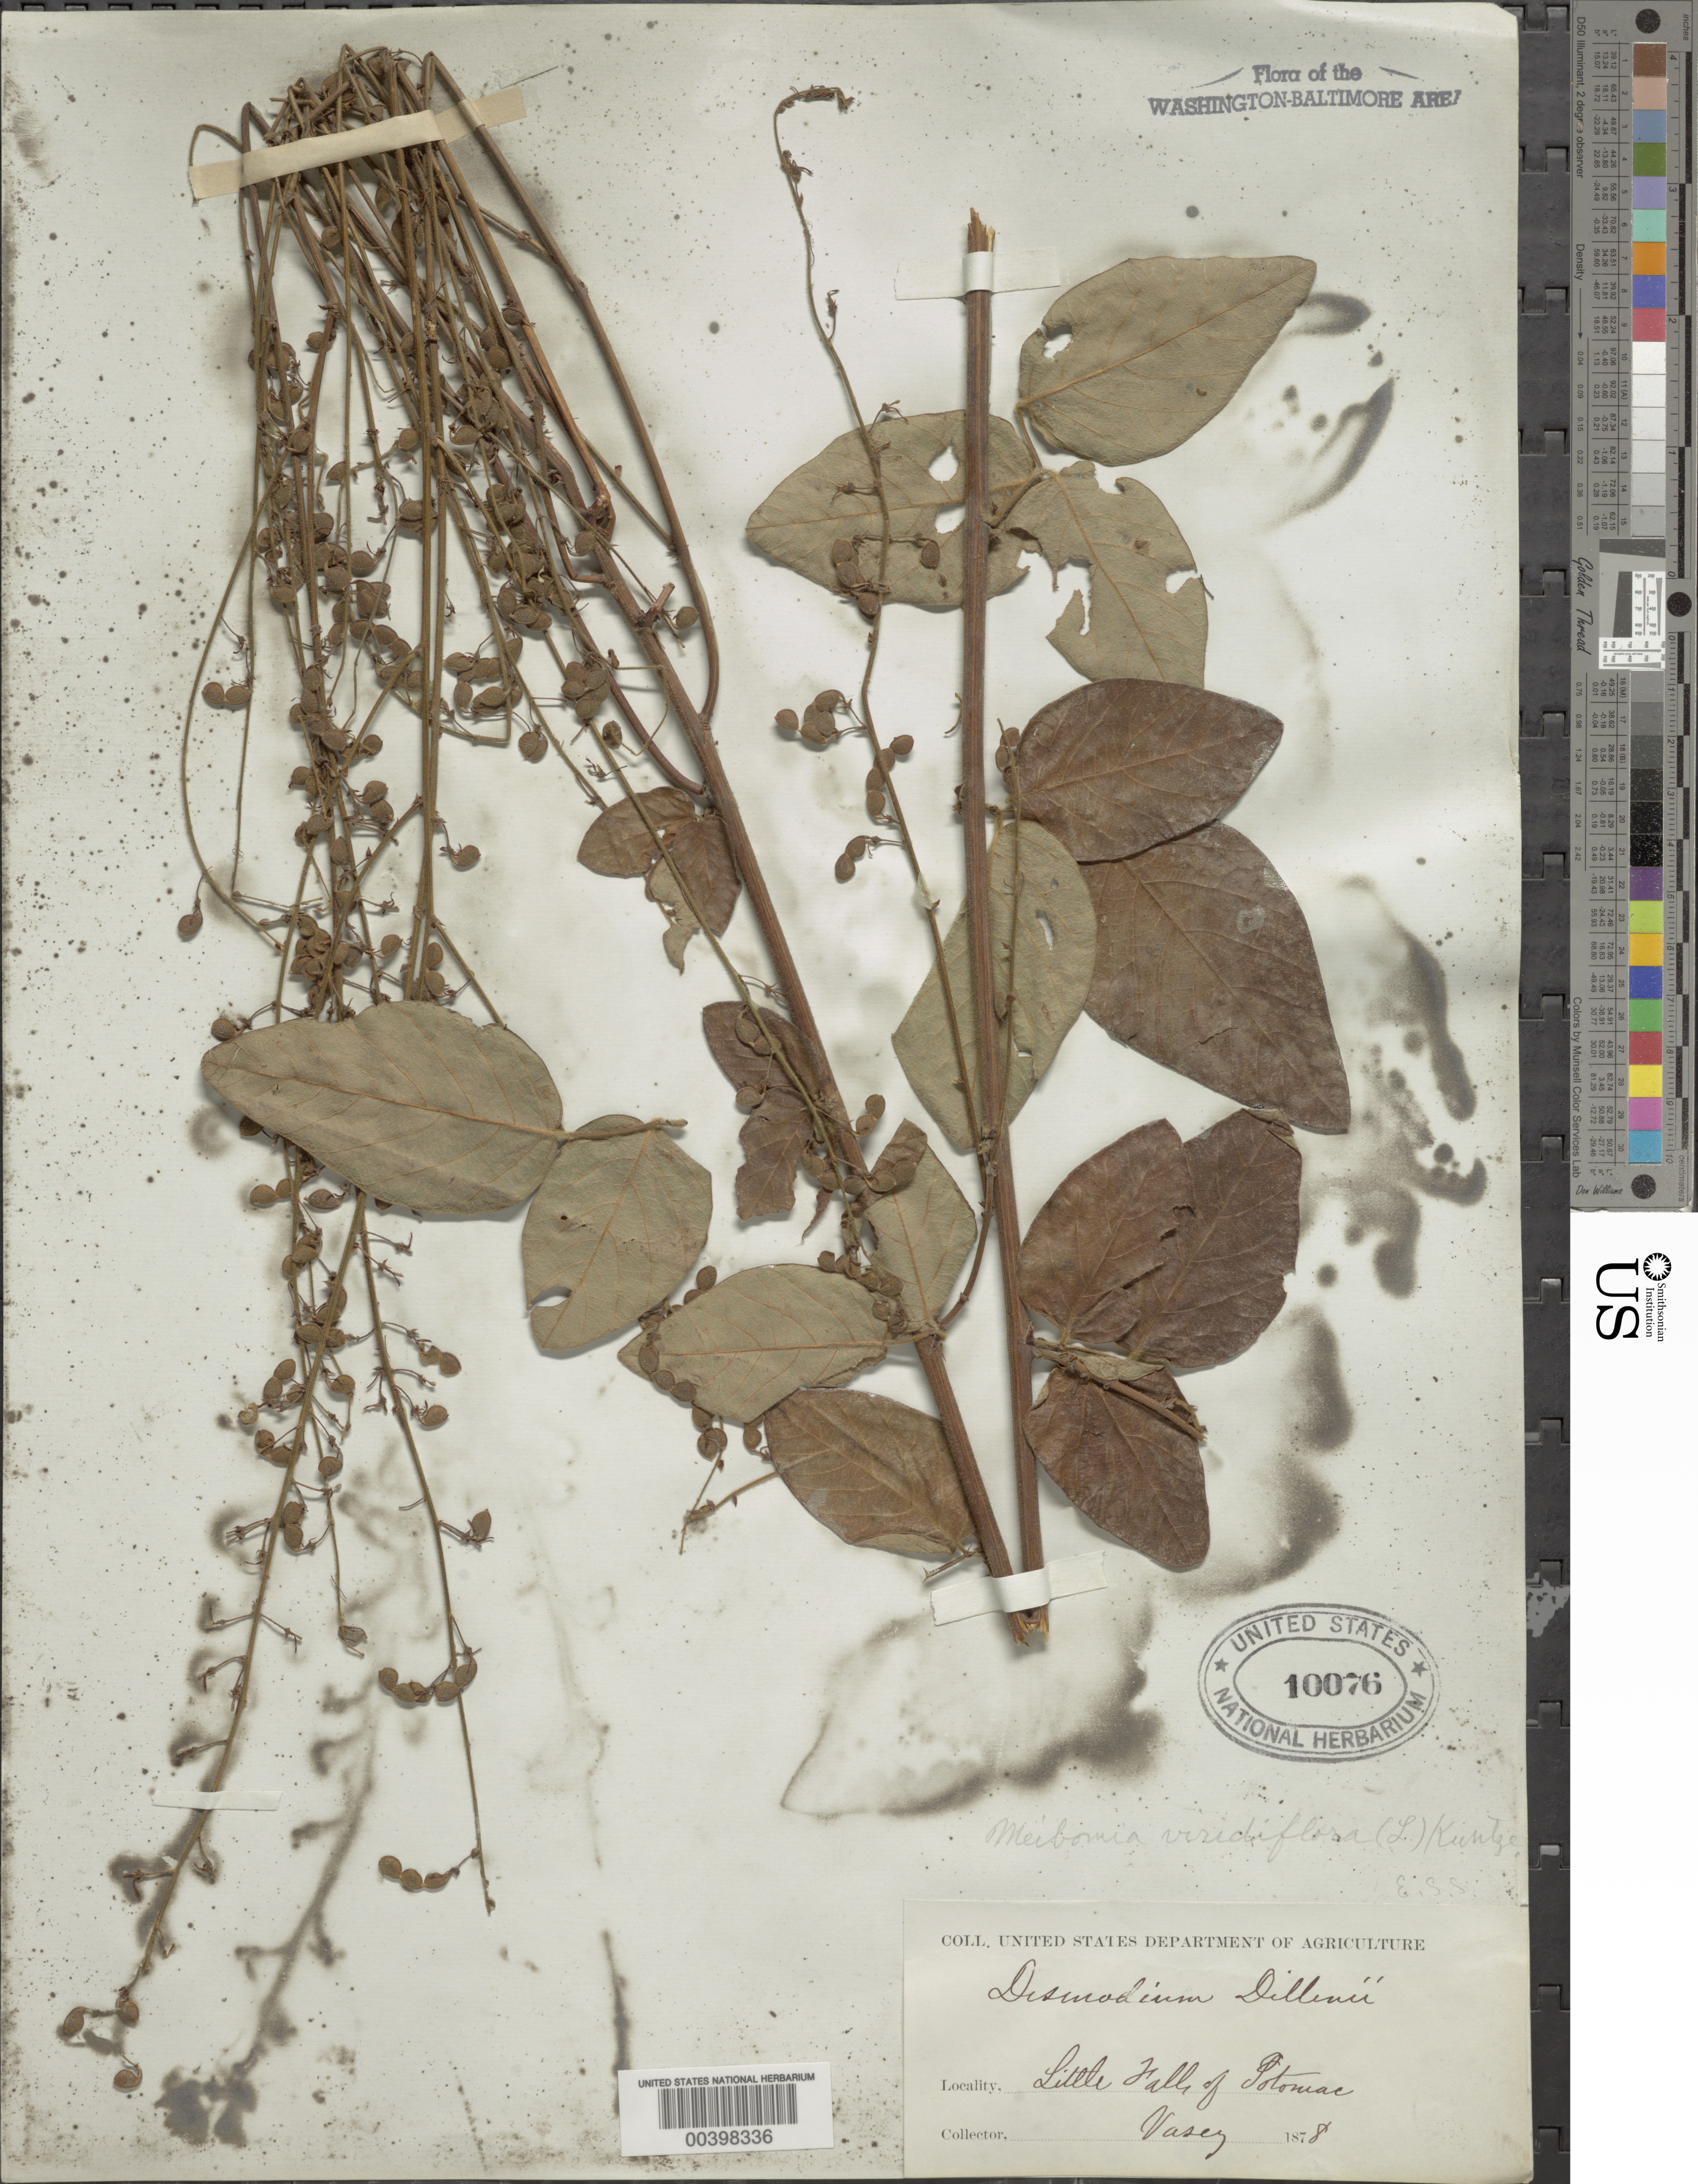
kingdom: Plantae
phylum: Tracheophyta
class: Magnoliopsida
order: Fabales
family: Fabaceae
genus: Desmodium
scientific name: Desmodium viridiflorum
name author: (L.) DC.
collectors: G. Vasey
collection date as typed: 1878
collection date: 1878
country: United States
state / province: Maryland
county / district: Montgomery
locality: Little Falls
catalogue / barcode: US 10076